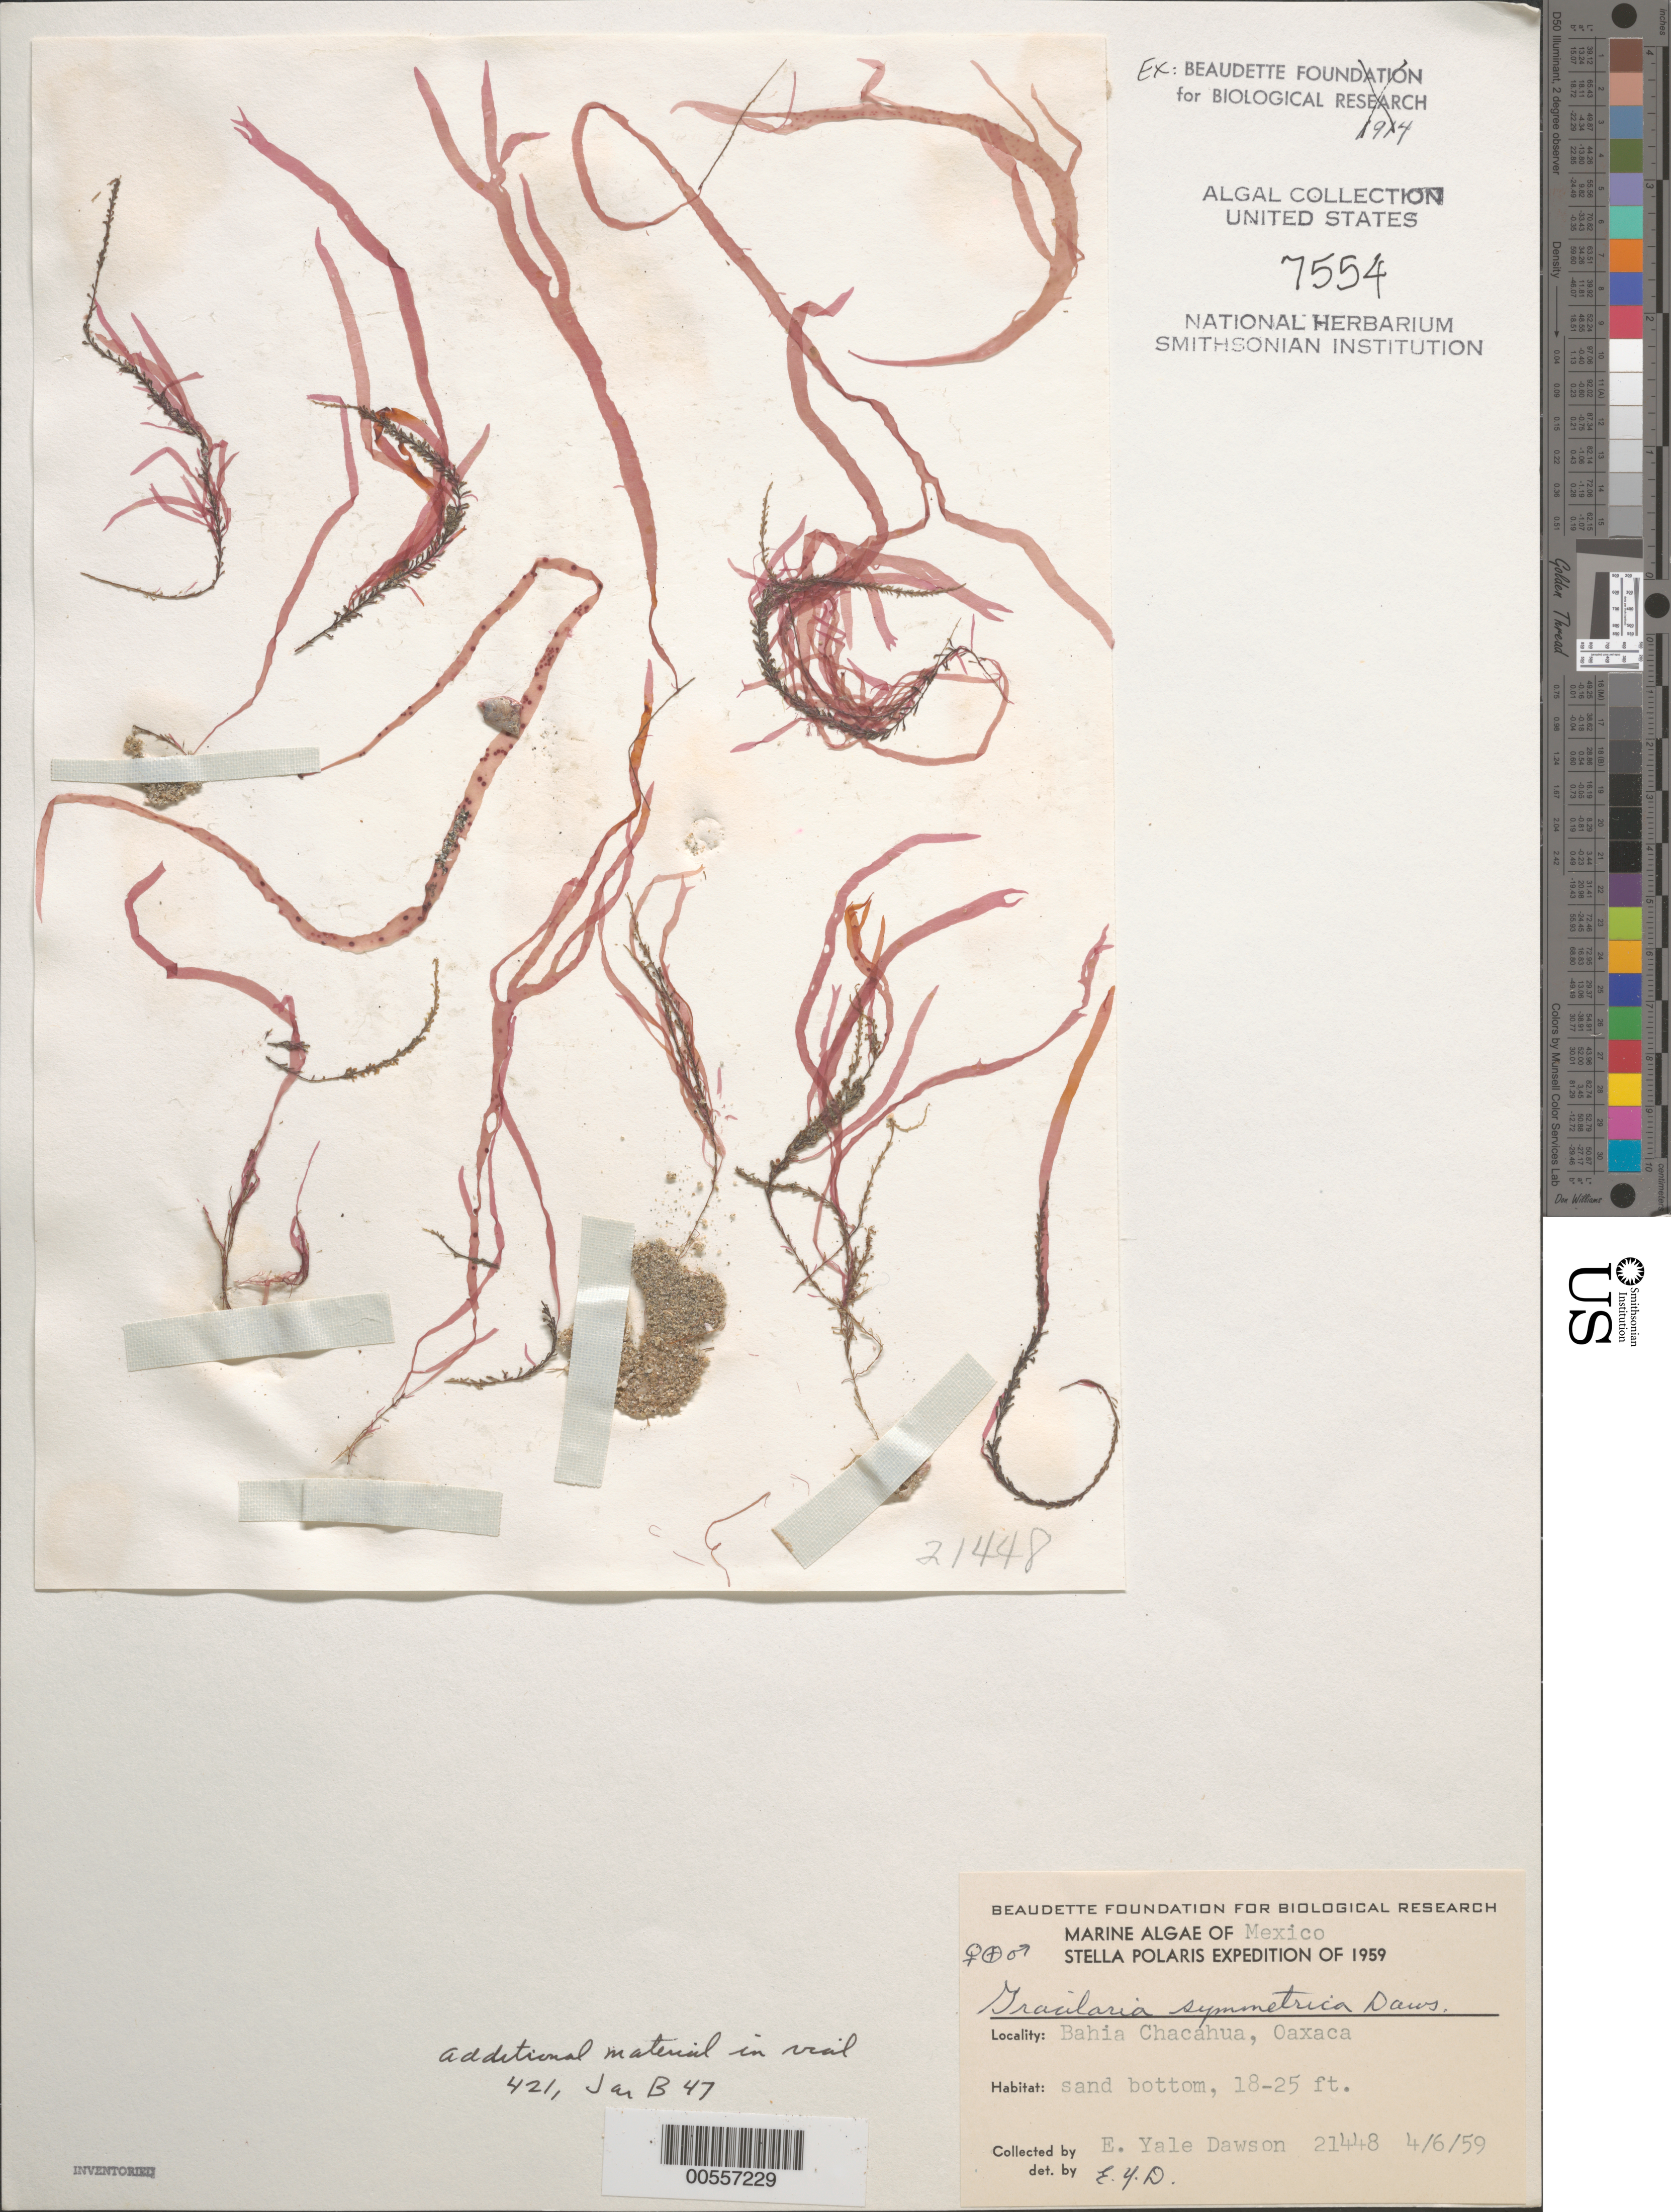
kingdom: Plantae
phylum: Rhodophyta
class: Florideophyceae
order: Gracilariales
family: Gracilariaceae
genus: Gracilaria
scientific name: Gracilaria symmetrica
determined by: Dawson, E. Y.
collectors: E. Y. Dawson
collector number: EYD 21448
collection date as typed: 06 Apr 1959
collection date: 1959-04-06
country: Mexico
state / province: Oaxaca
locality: Bahia Chacahua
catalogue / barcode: US 7554